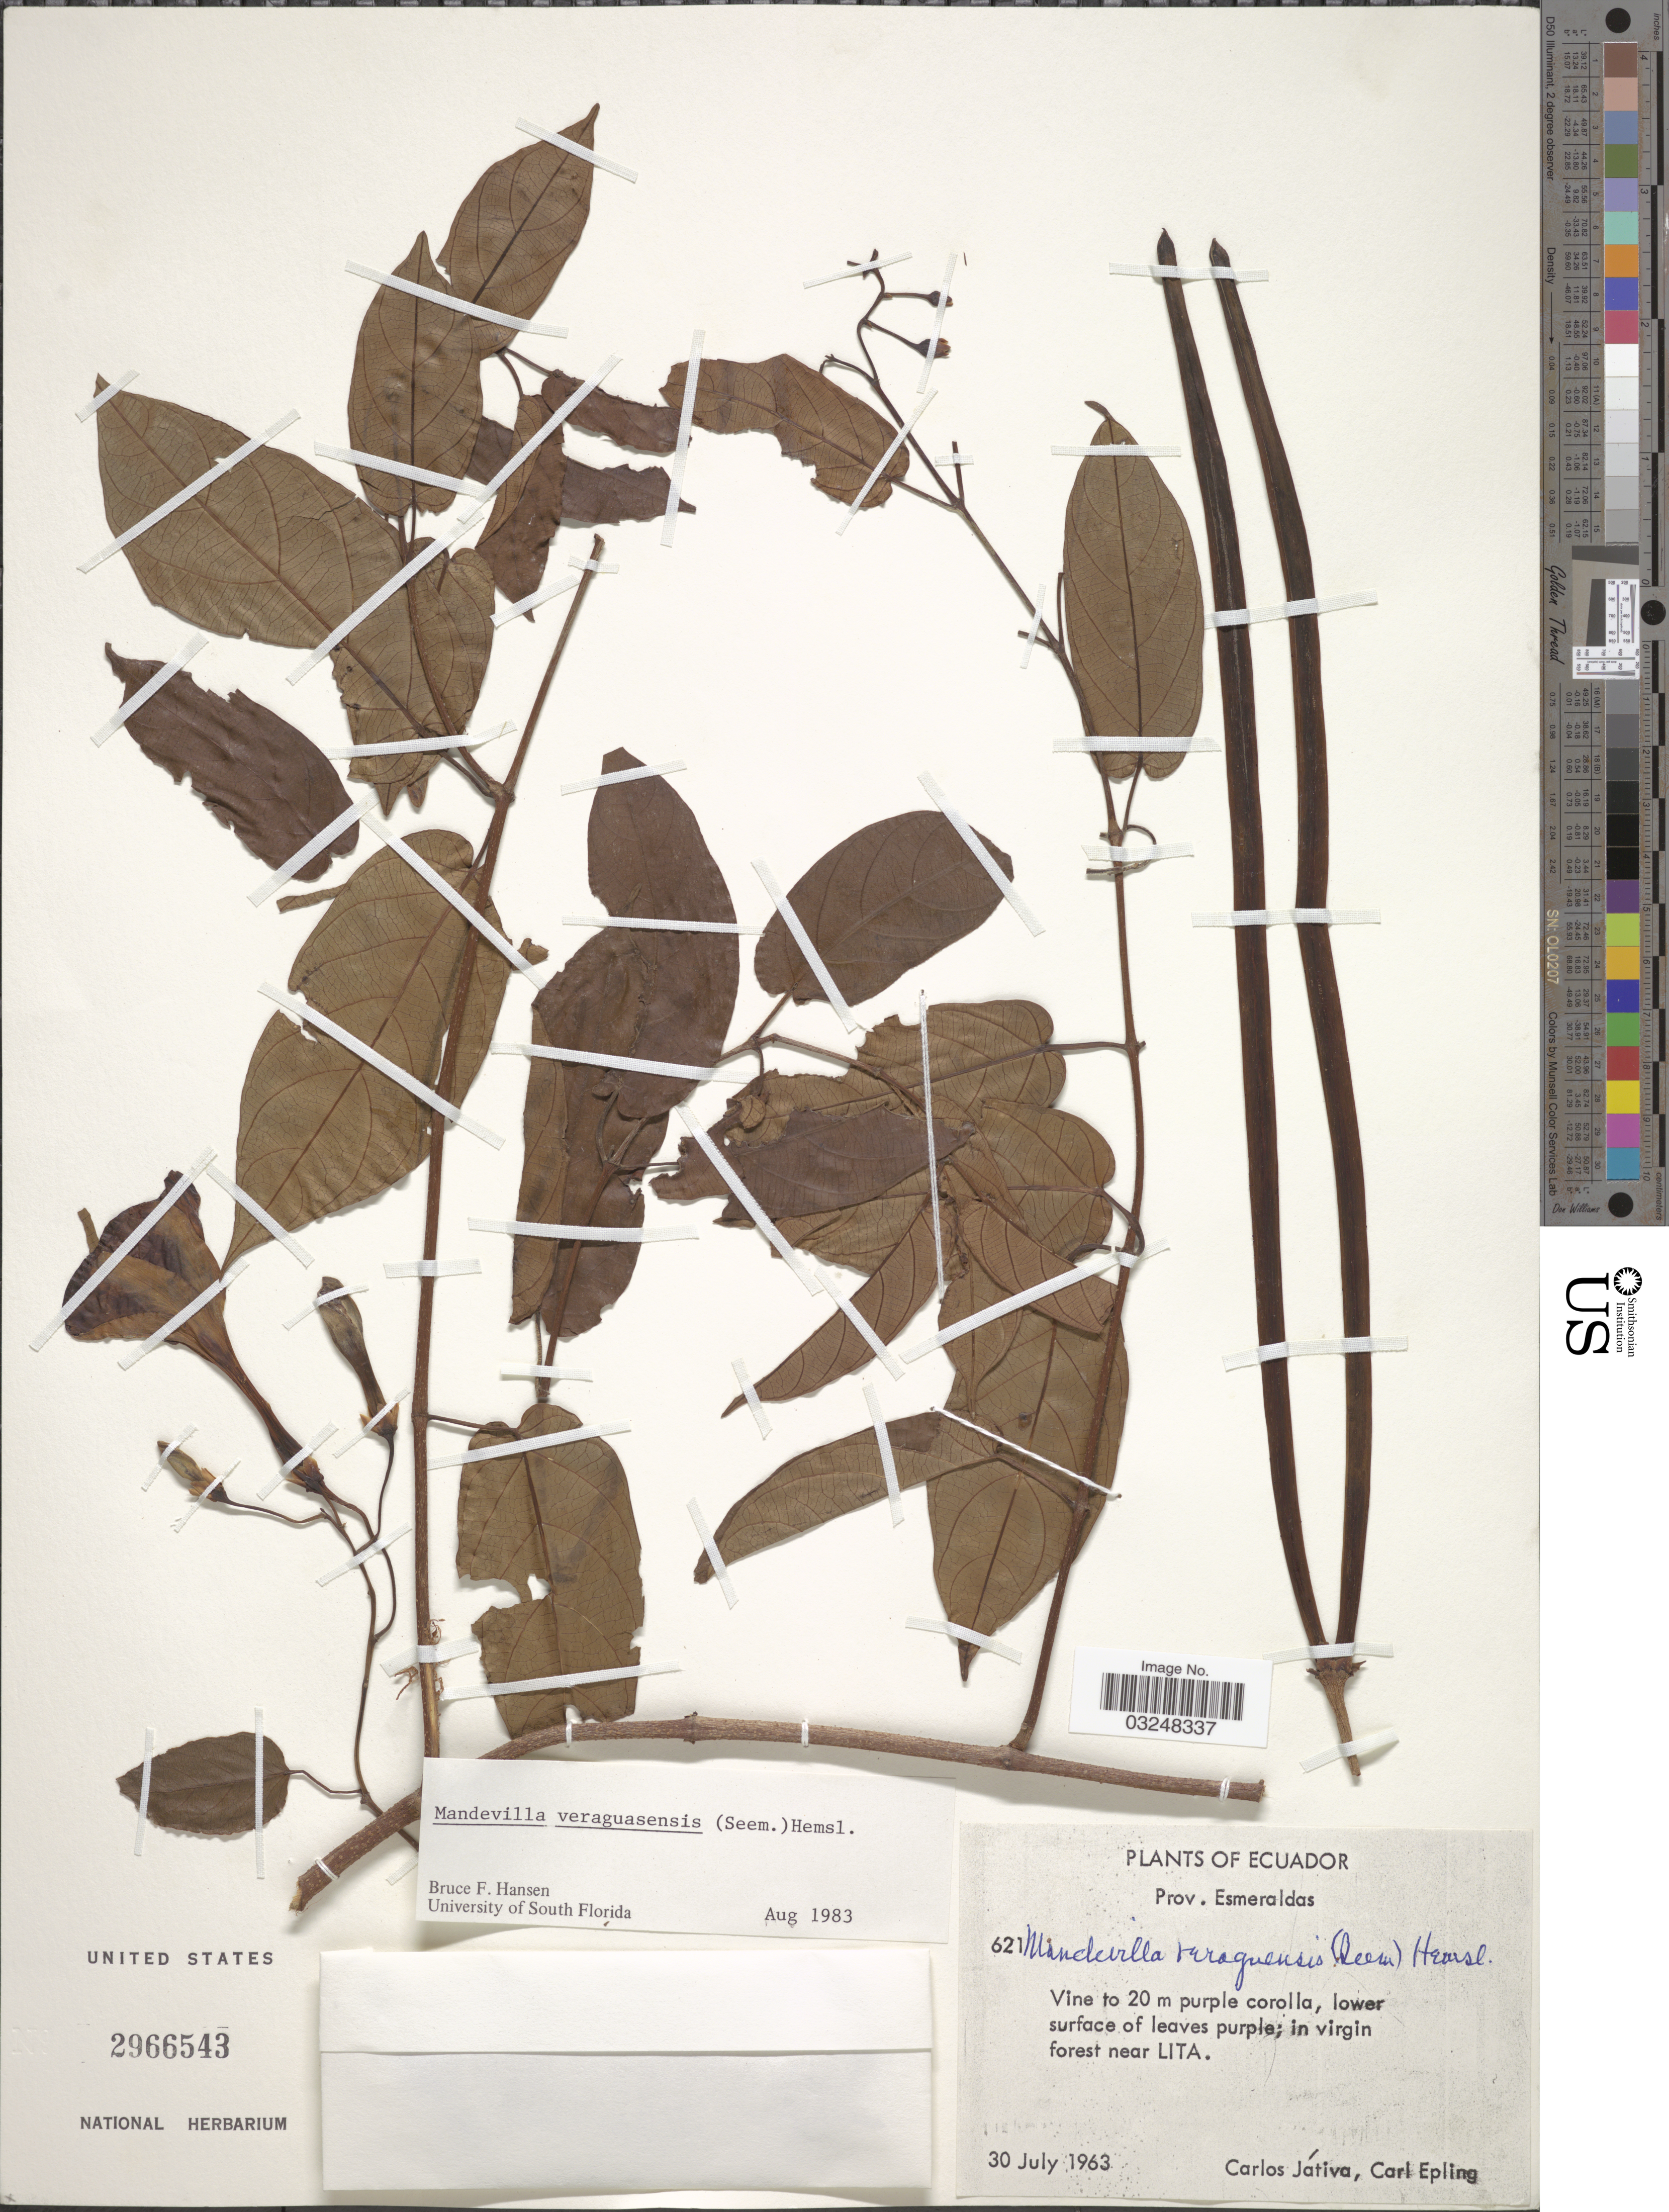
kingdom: Plantae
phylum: Tracheophyta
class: Magnoliopsida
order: Gentianales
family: Apocynaceae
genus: Mandevilla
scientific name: Mandevilla veraguensis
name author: Hemsl.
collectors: C. D. Játiva & C. C. Epling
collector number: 621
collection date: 1963-07-30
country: Ecuador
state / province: Esmeraldas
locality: Forest near Lita.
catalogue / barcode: US 2966543